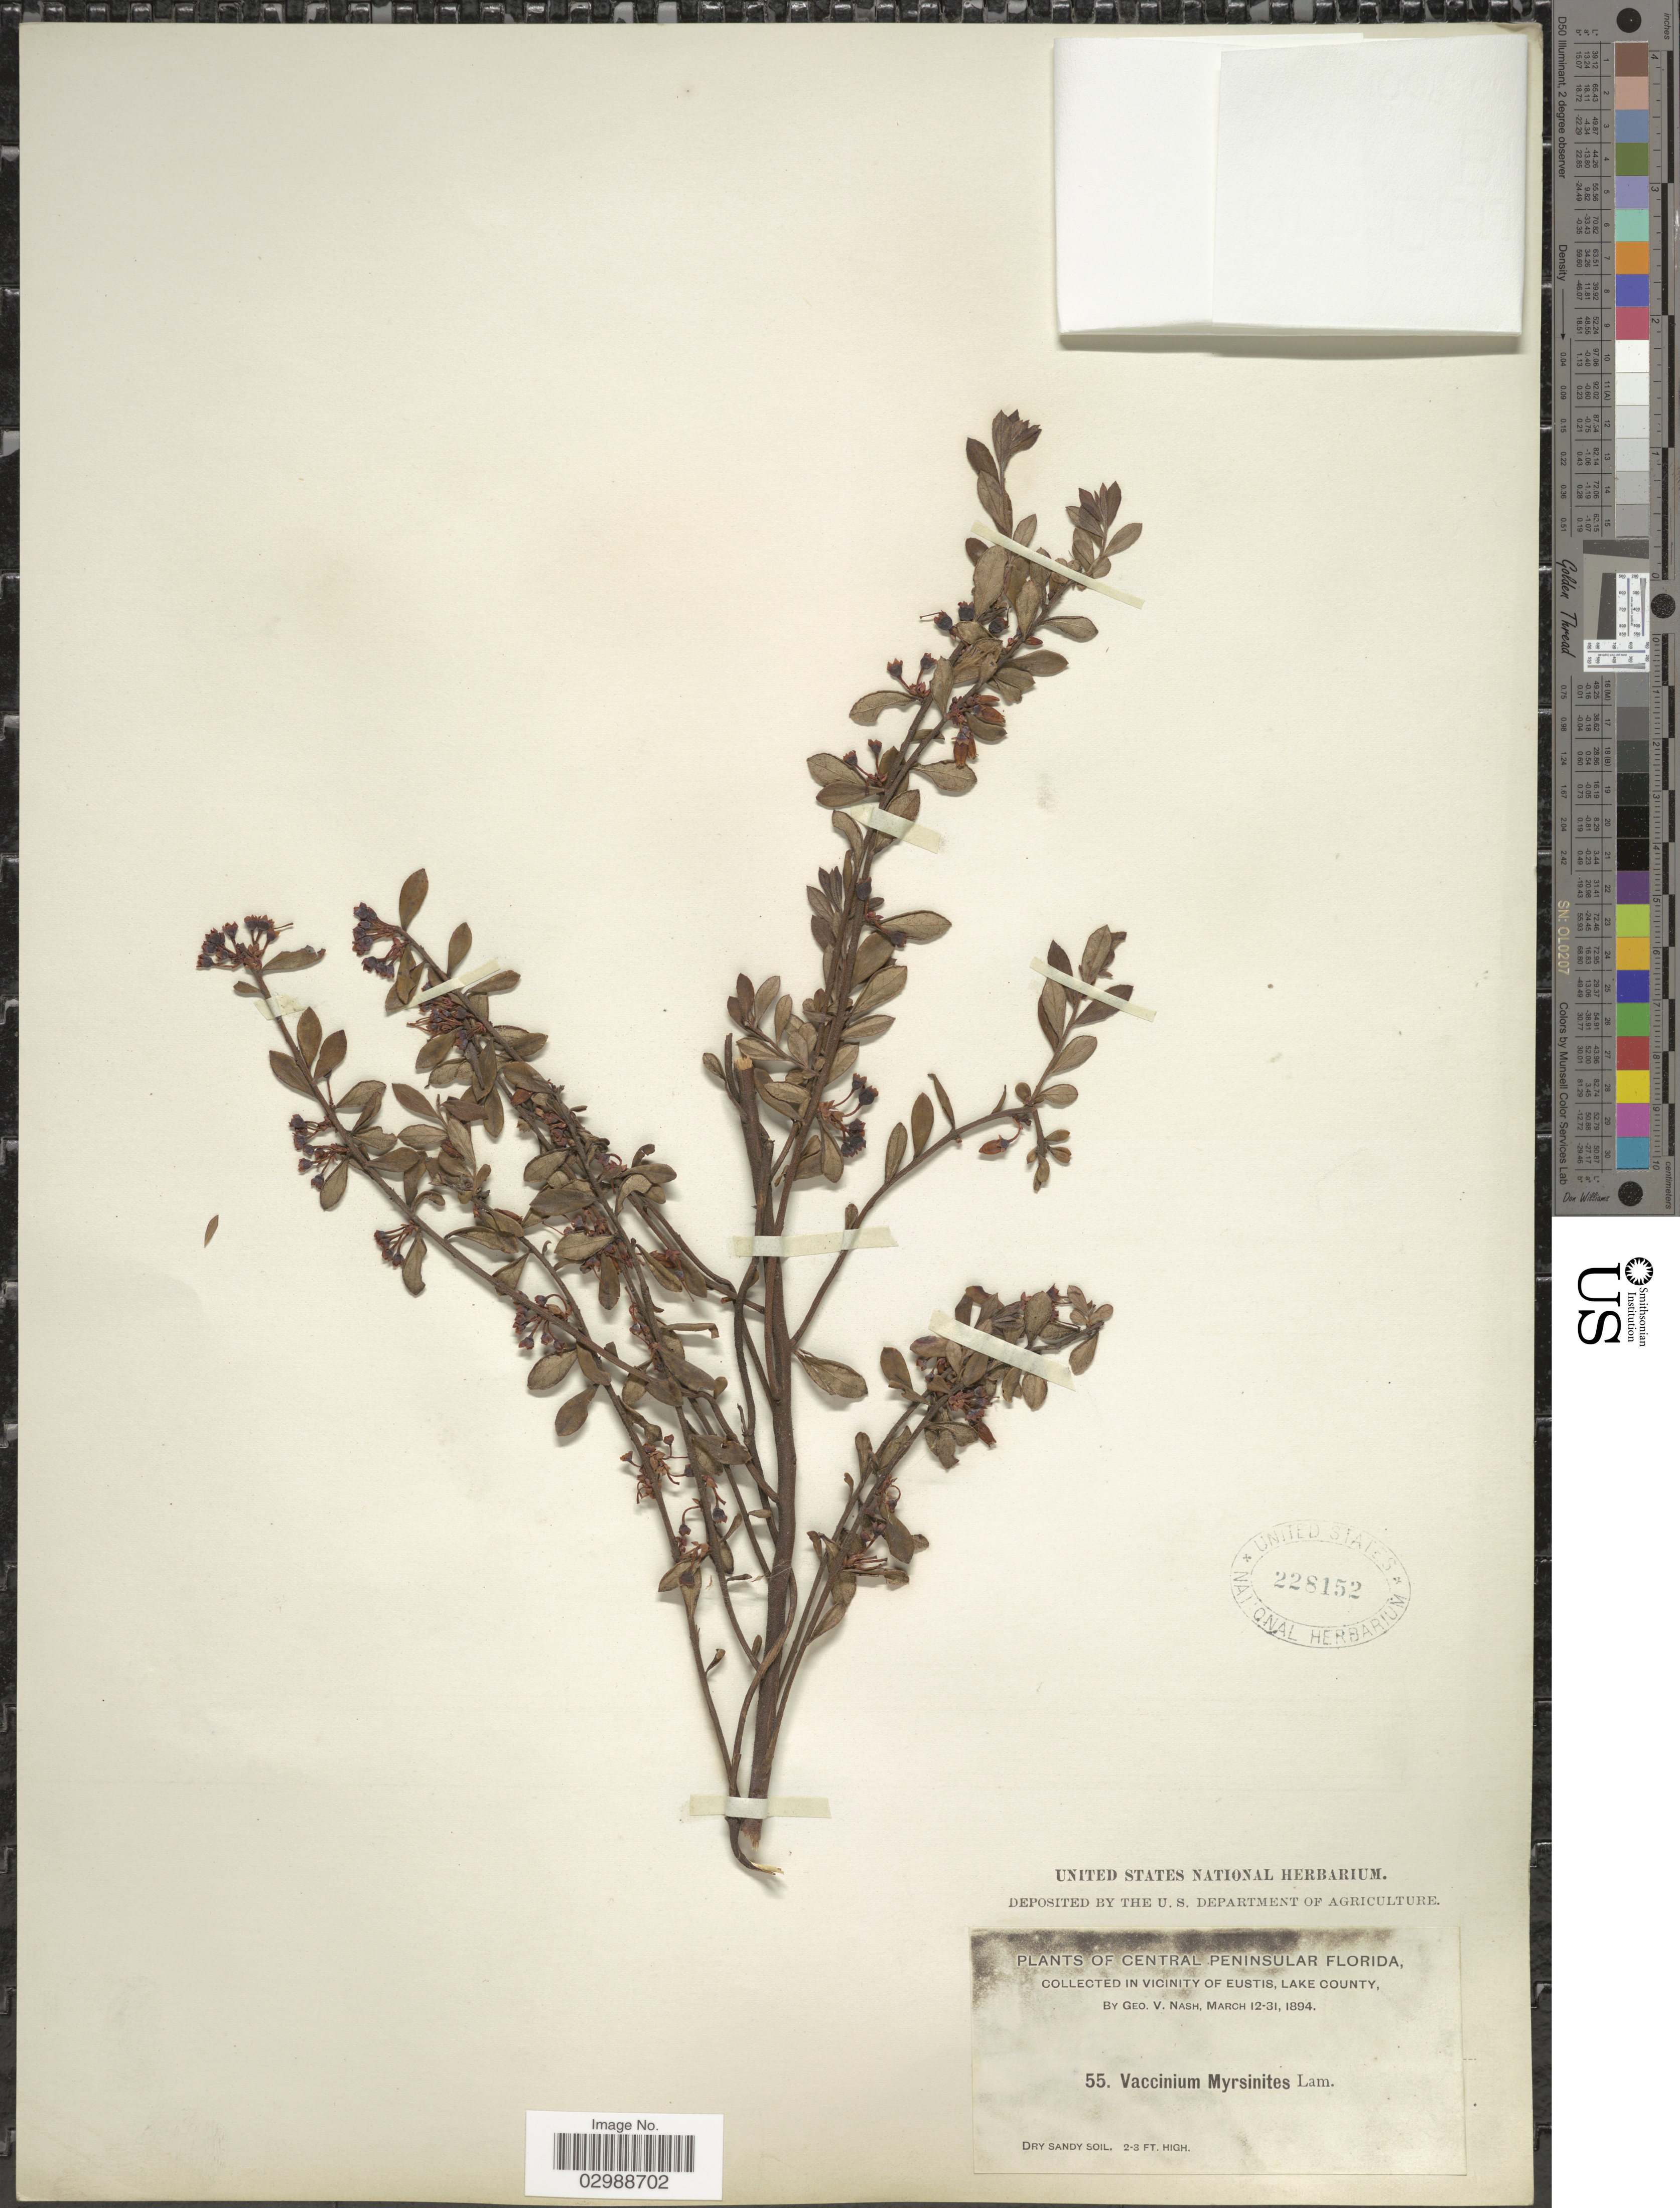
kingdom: Plantae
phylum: Tracheophyta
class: Magnoliopsida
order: Ericales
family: Ericaceae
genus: Vaccinium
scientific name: Vaccinium myrsinites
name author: Lam.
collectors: G. V. Nash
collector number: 55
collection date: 1894-03-12/1894-03-31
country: United States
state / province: Florida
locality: Central Peninsular Florida, in vicinity of Eustis, Lake County.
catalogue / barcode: US 228152